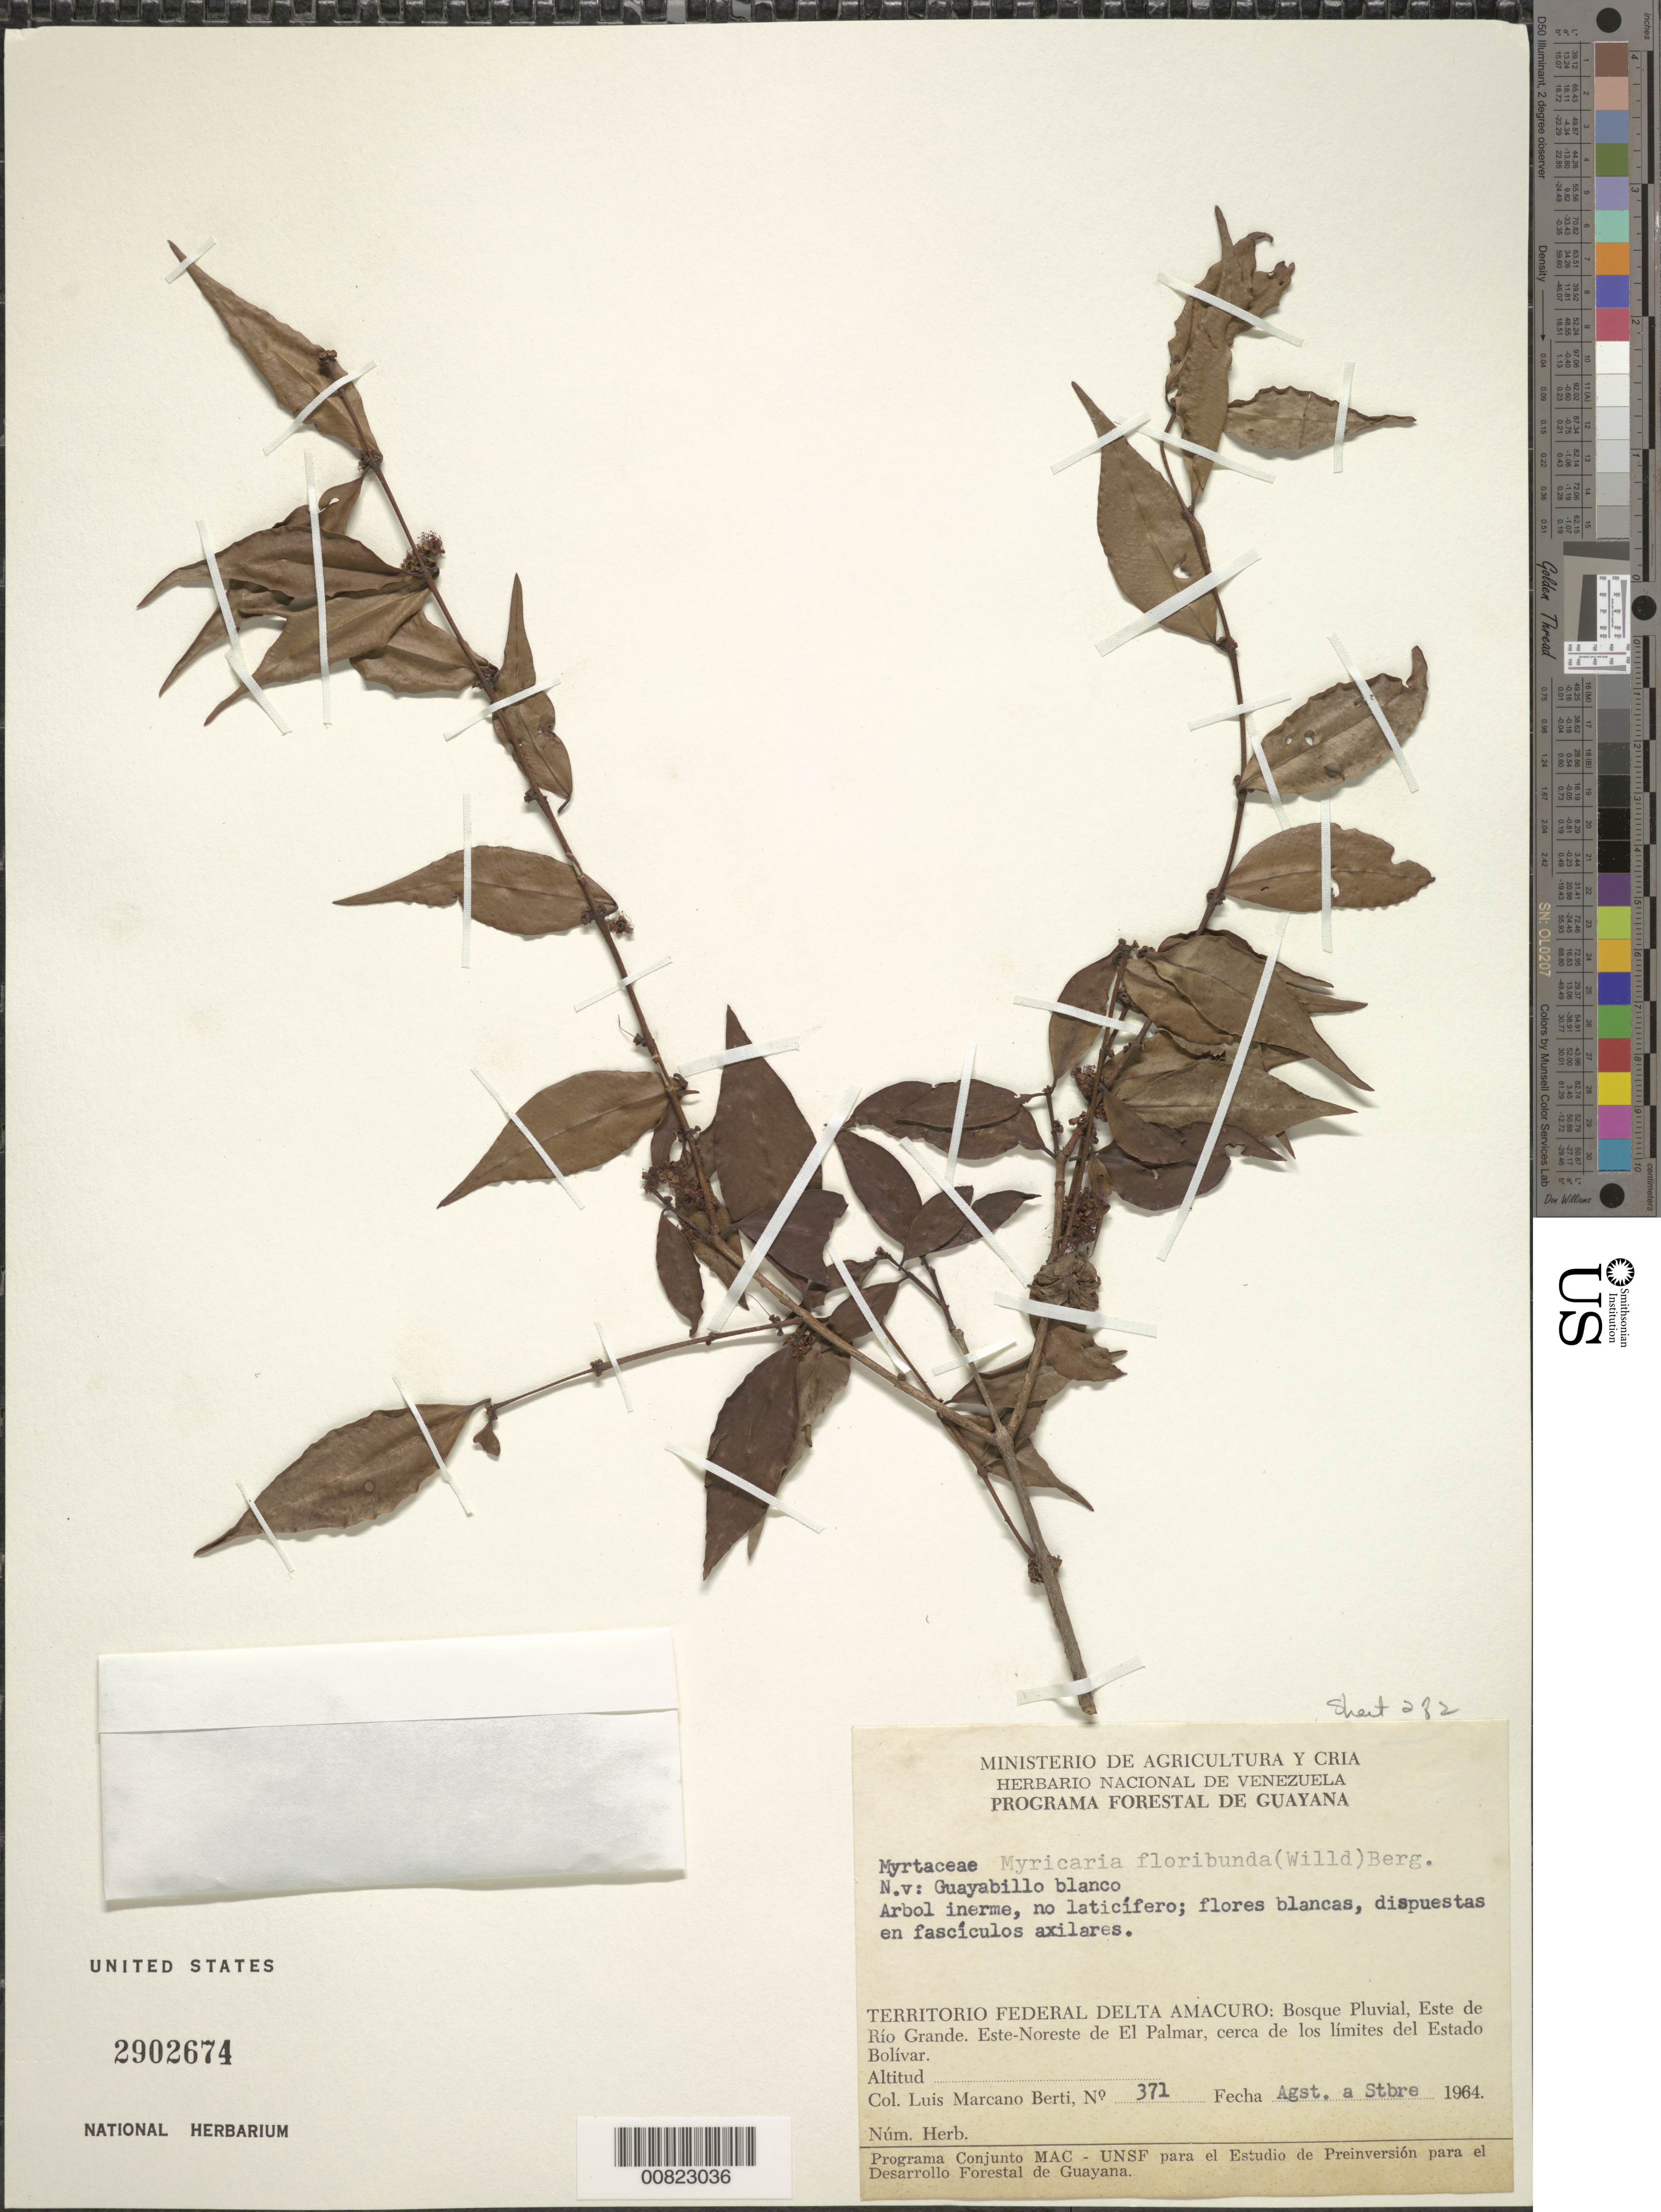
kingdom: Plantae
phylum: Tracheophyta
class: Magnoliopsida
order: Myrtales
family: Myrtaceae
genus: Myrciaria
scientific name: Myrciaria floribunda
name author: (H. West ex Willd.) O. Berg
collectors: L. Marcano-Berti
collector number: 371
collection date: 1964-08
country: Venezuela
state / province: Delta Amacuro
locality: Territorio Federal Delta Amacuro: Bosque Pluvial, Este de Río Grande, Este-Noreste de El Palmar, cerca de los límites del Estado Bolívar.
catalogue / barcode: US 2902674